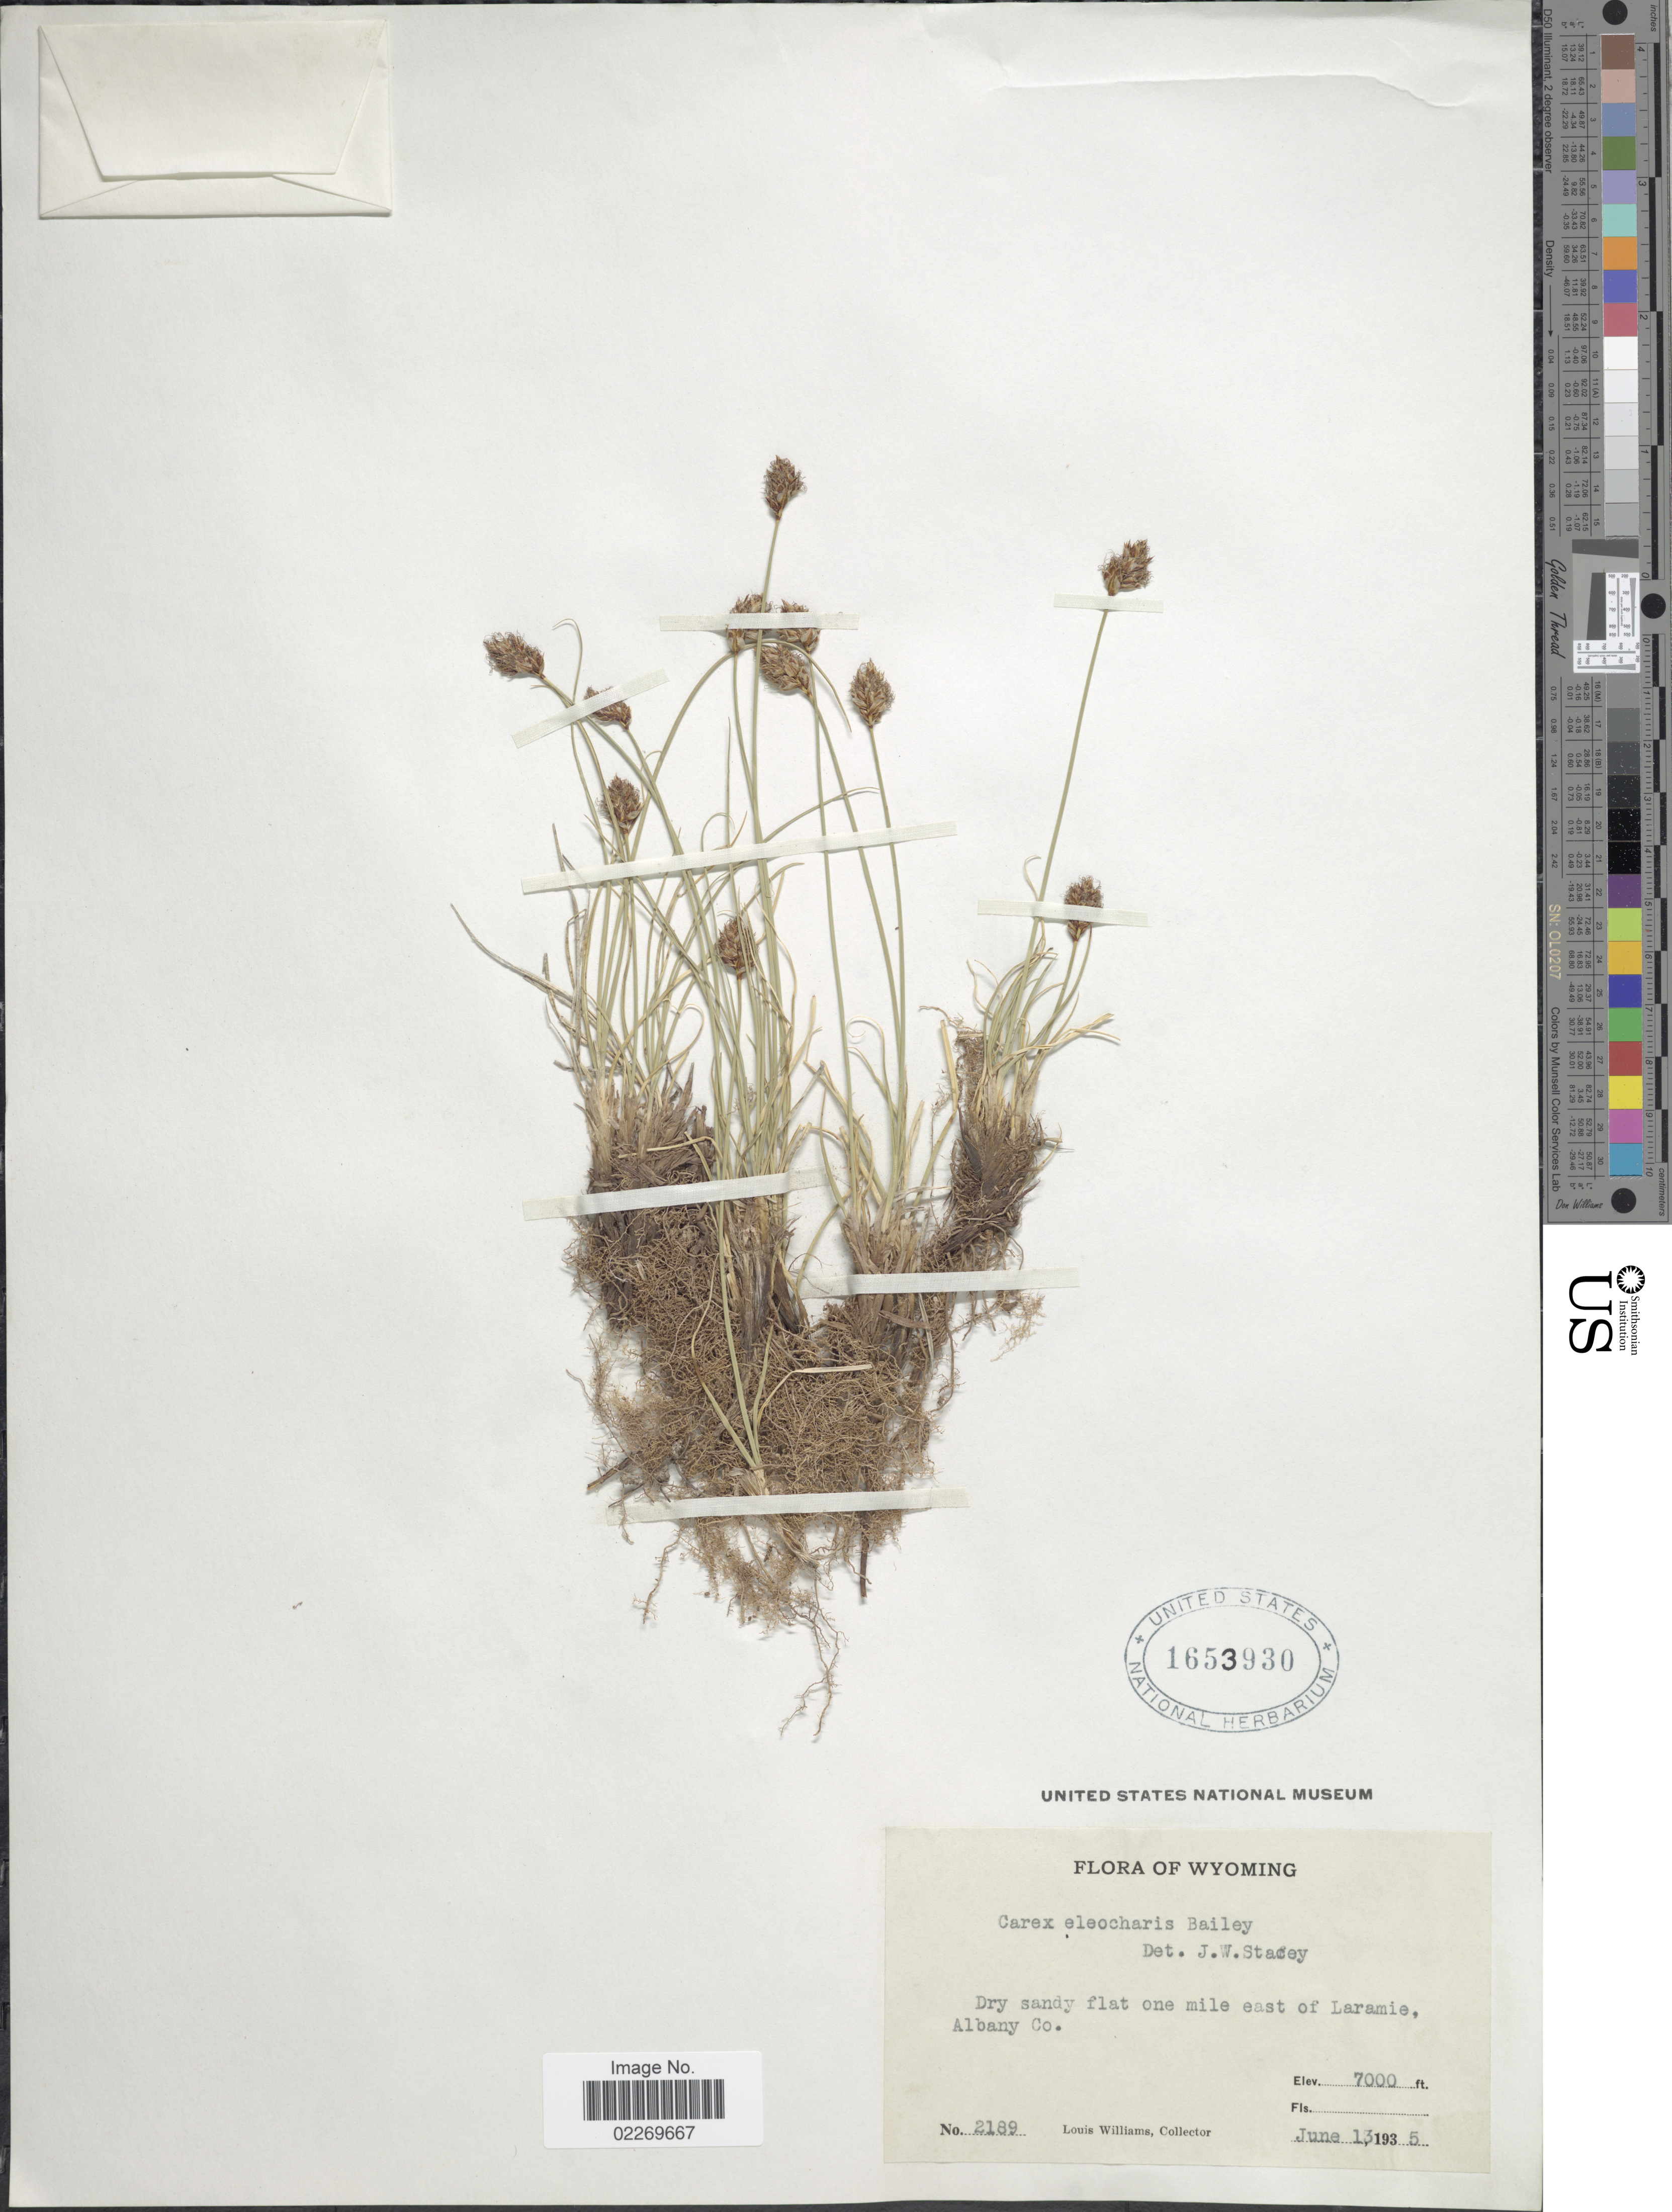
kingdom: Plantae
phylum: Tracheophyta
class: Liliopsida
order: Poales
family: Cyperaceae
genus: Carex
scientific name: Carex eleocharis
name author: L.H. Bailey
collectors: L. G. Williams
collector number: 2189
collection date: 1935-06-13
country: United States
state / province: Wyoming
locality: Dry sandy flat one mile east of Laramie, Albany Co.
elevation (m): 2134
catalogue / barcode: US 1653930